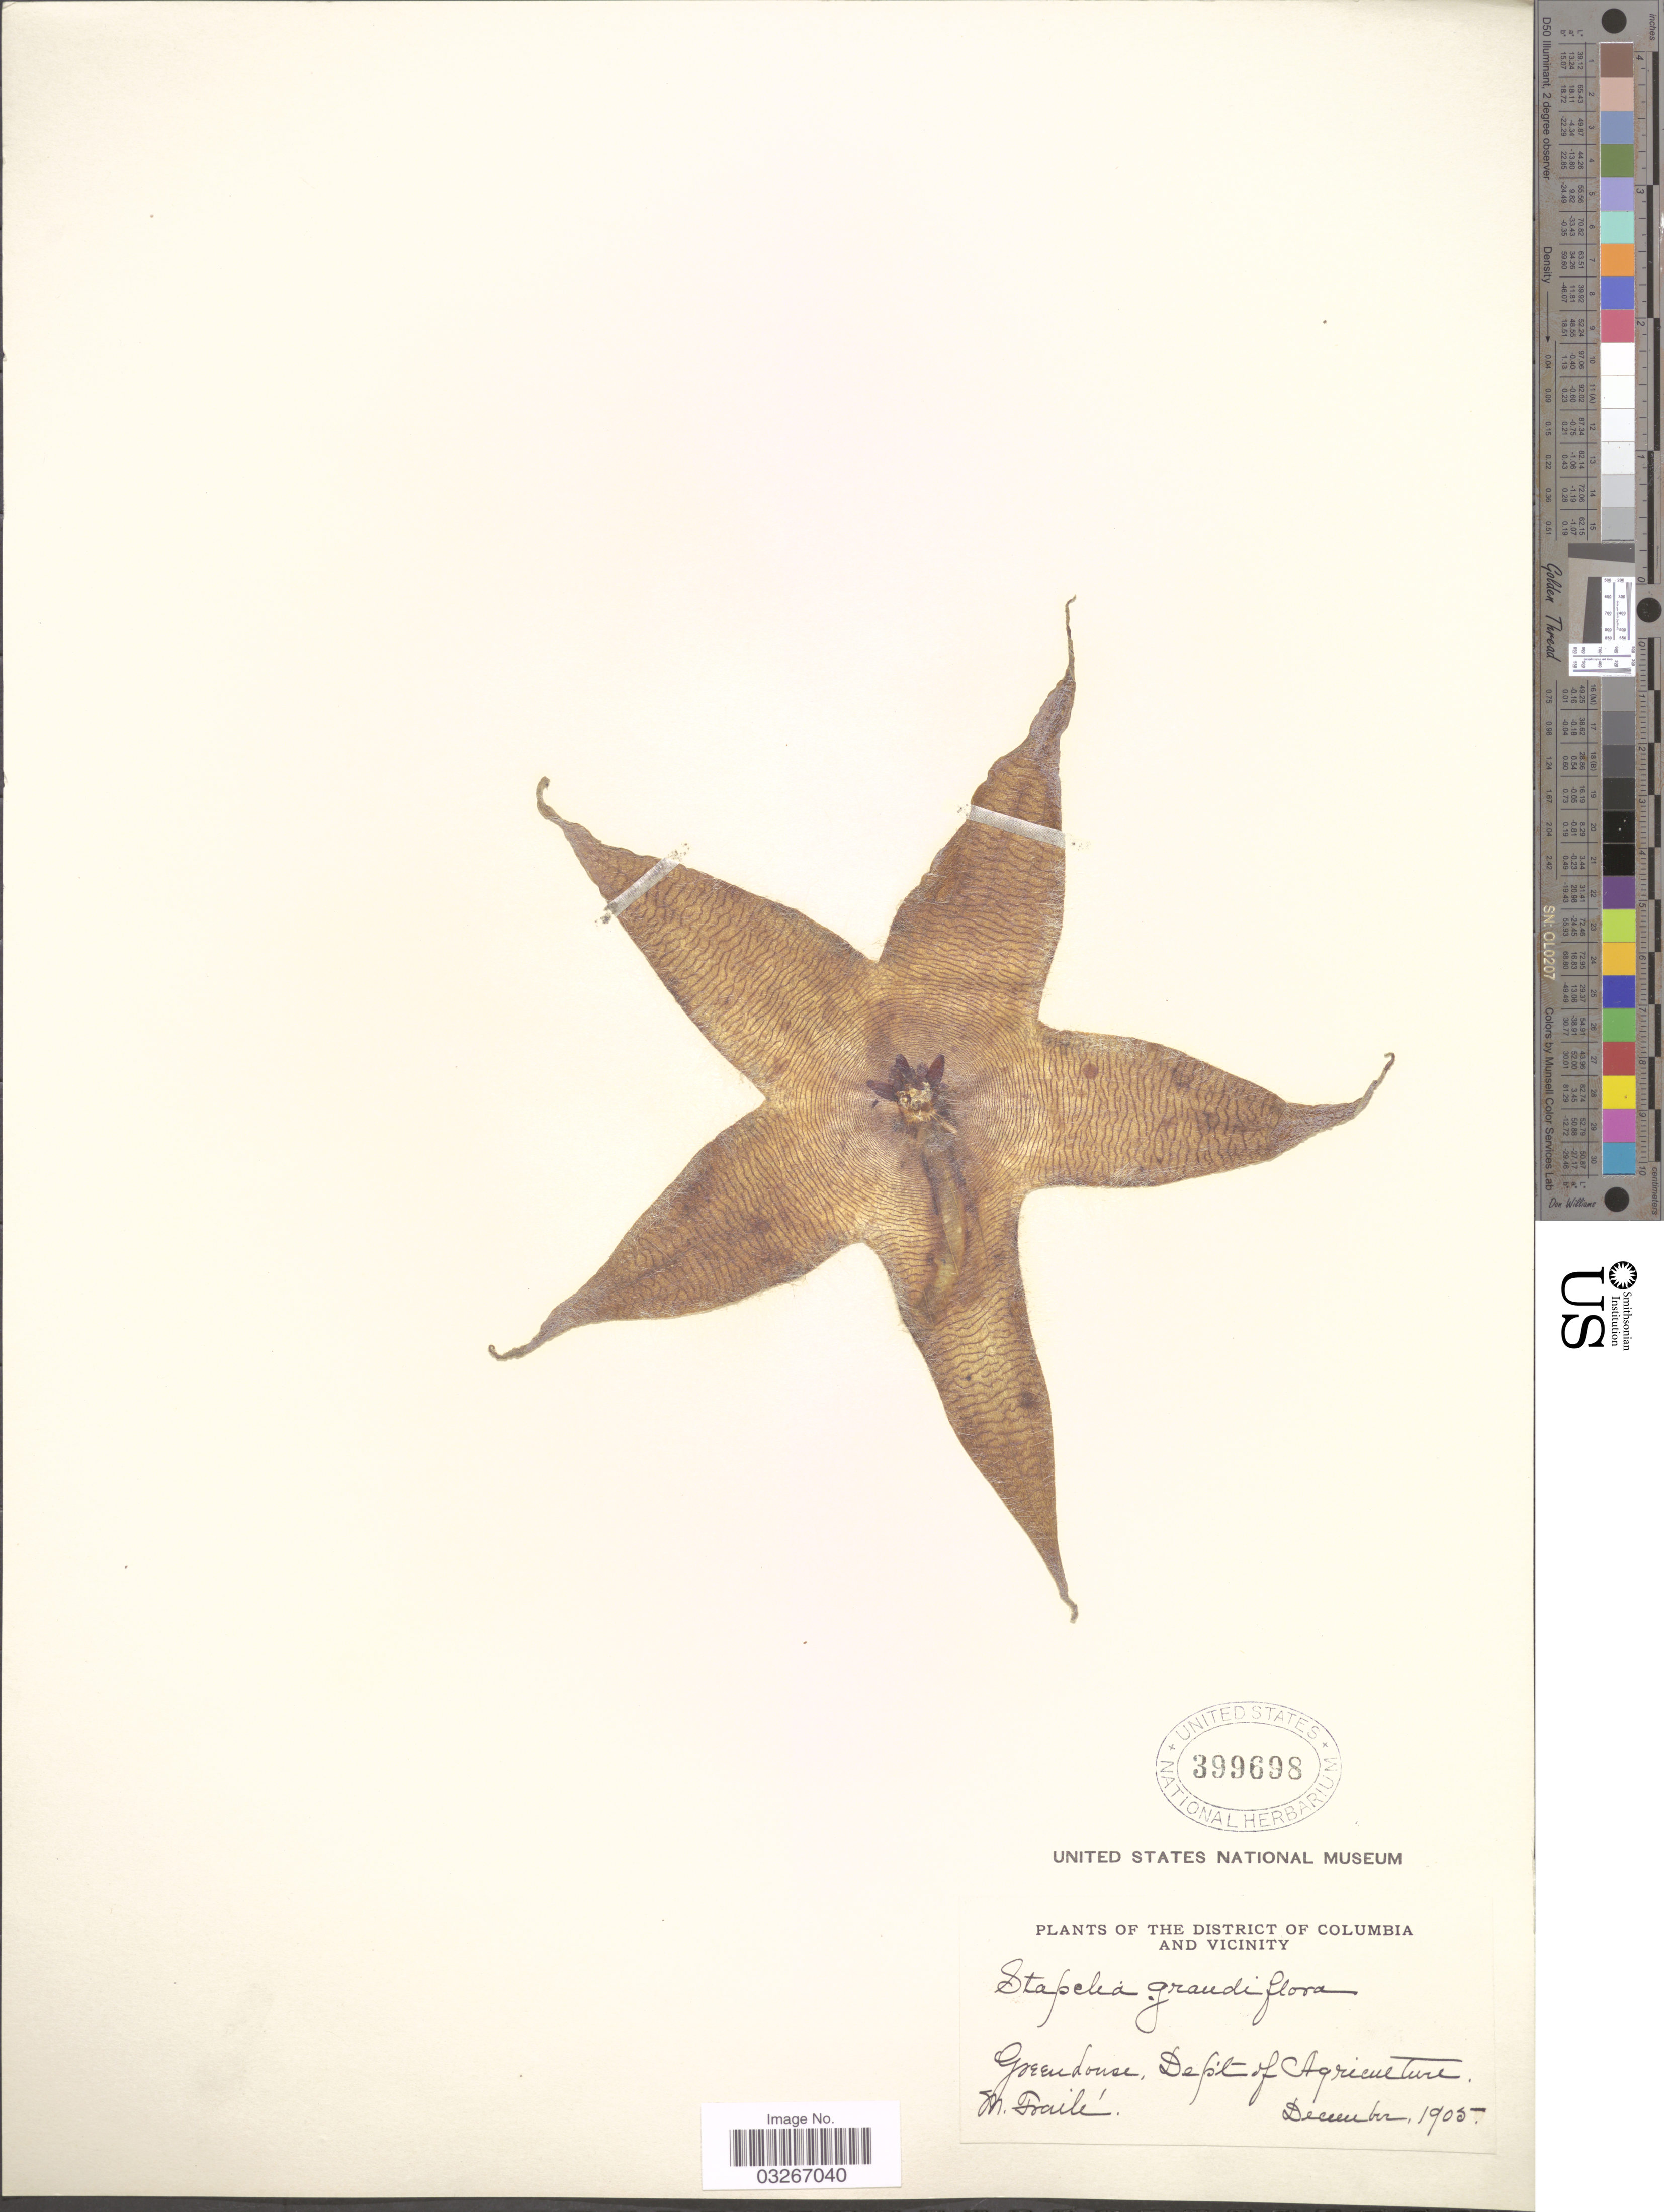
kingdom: Plantae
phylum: Tracheophyta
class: Magnoliopsida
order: Gentianales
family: Apocynaceae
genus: Stapelia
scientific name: Stapelia gigantea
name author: N.E. Br.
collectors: M. Fraile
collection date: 1905-12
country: United States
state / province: District of Columbia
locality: The District of Columbia and Vicinity. Greenhouse, Dep't of Agriculture.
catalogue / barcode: US 399698